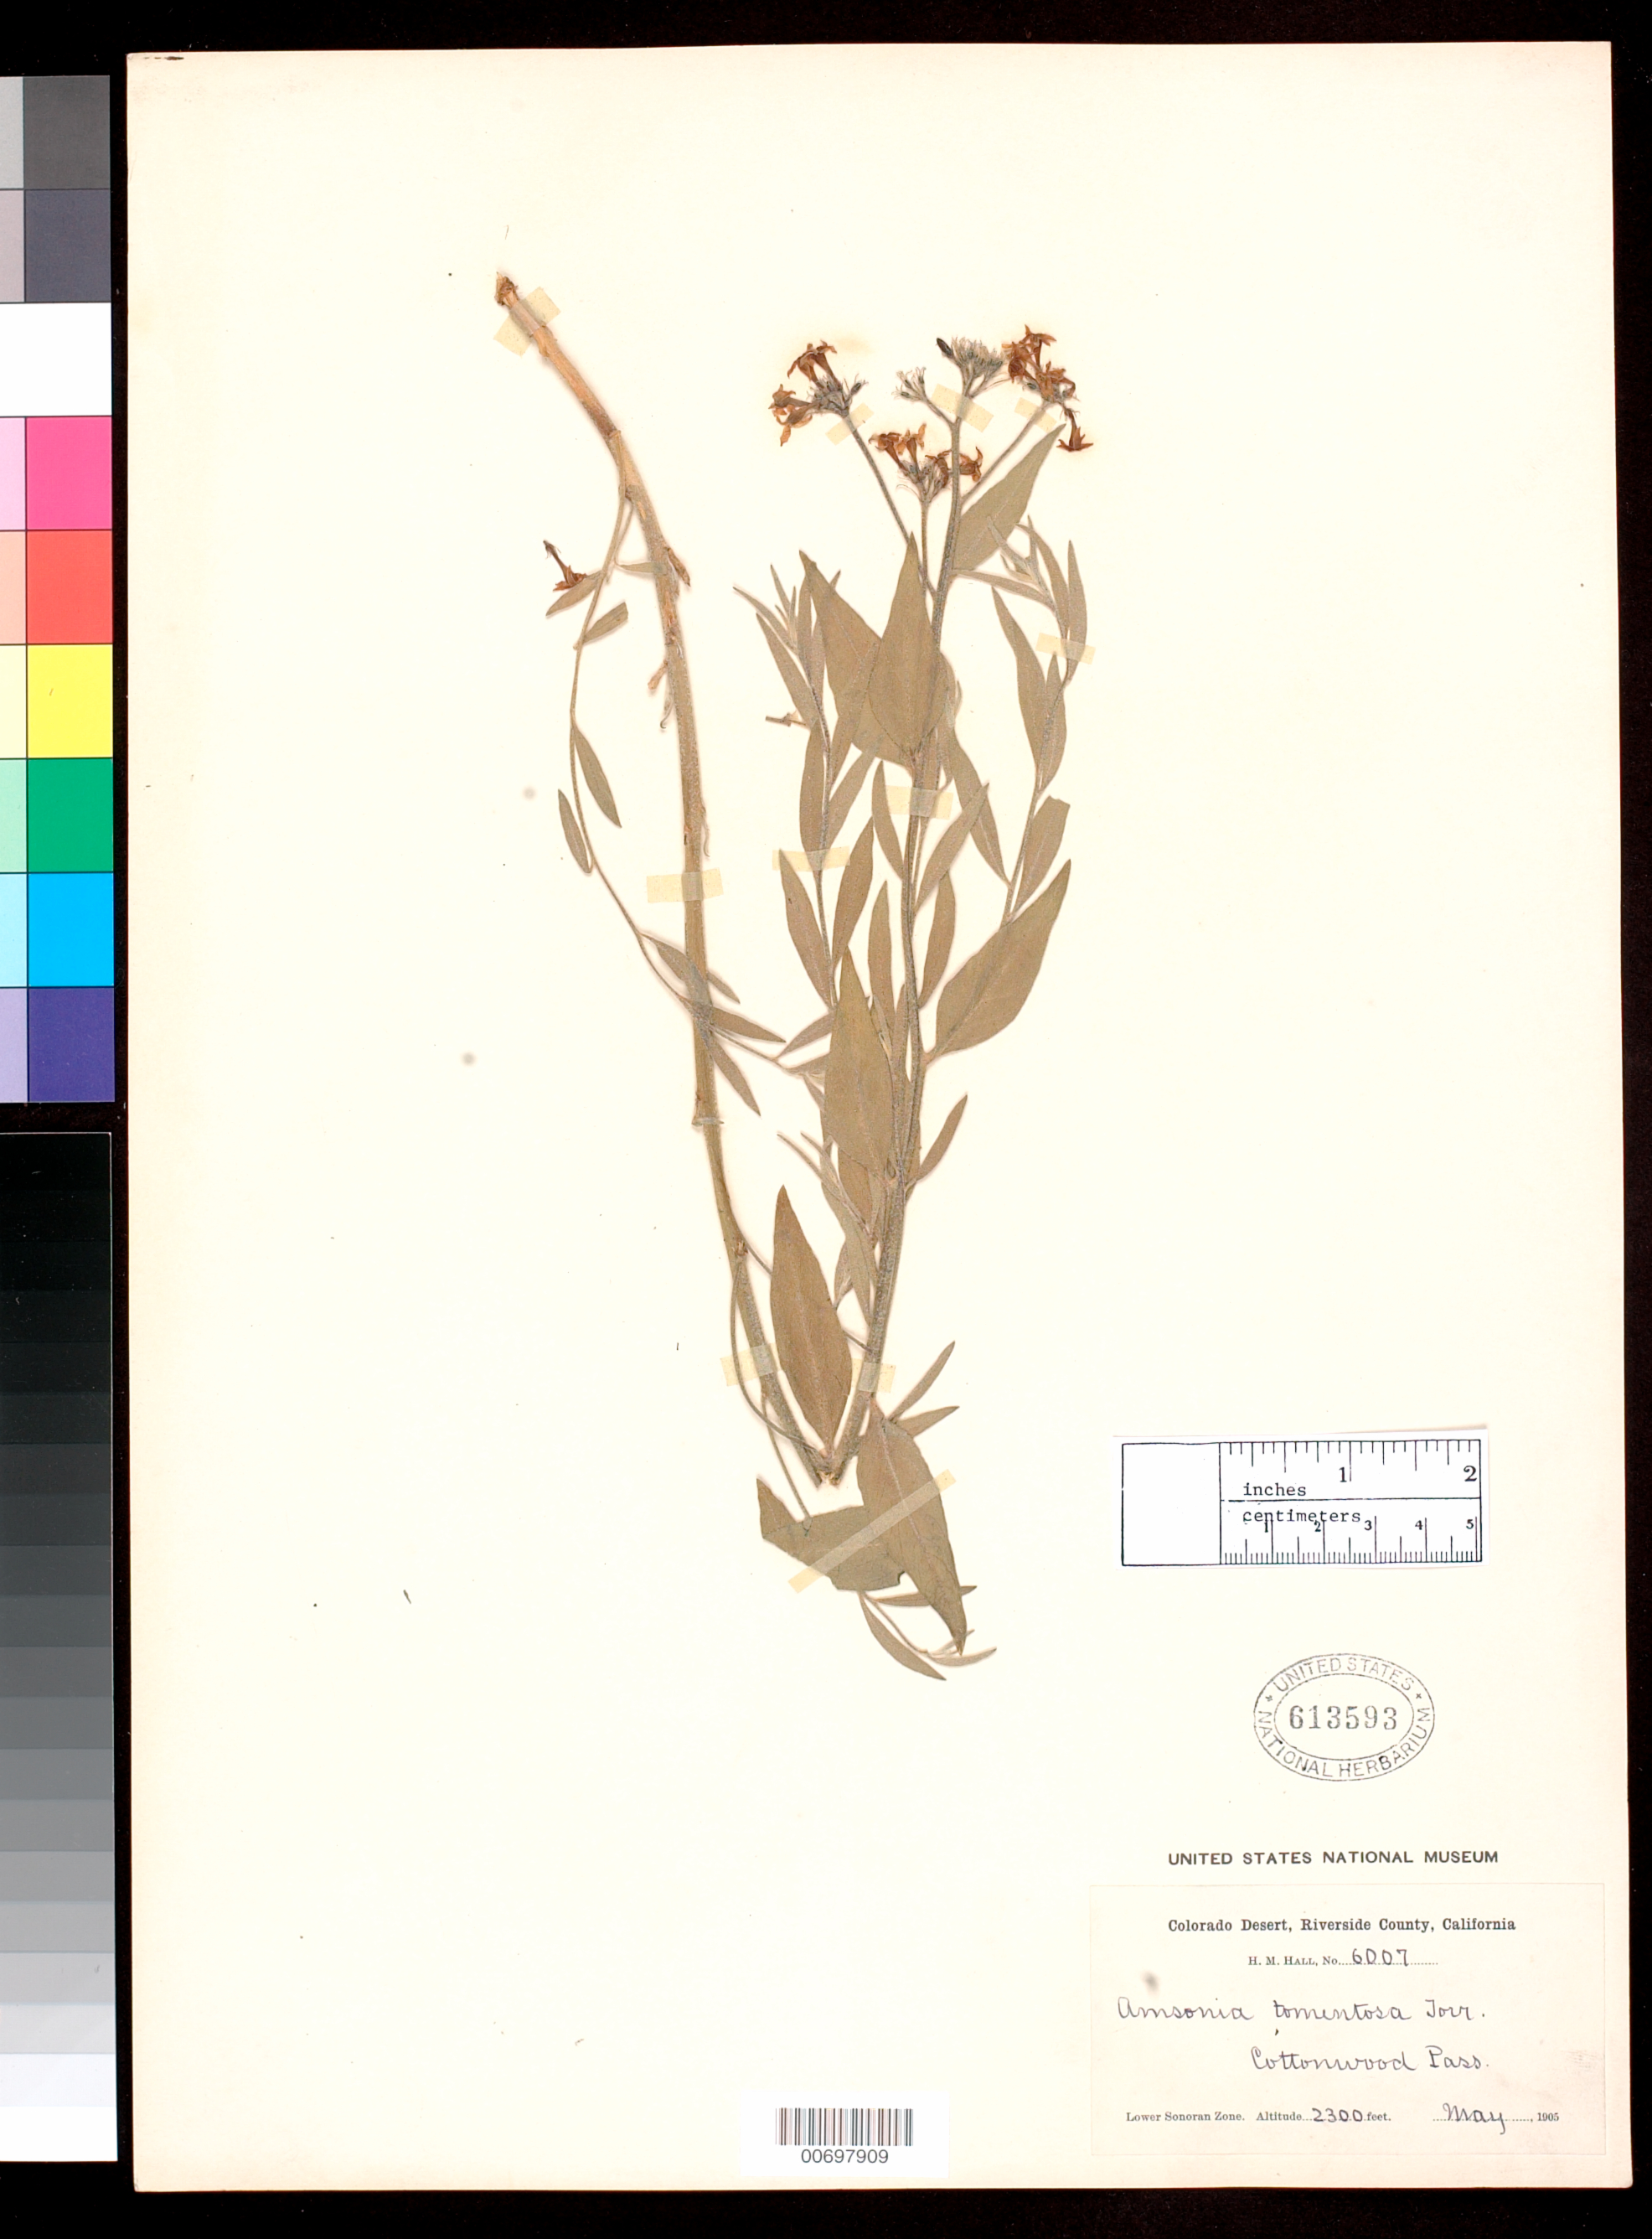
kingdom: Plantae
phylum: Tracheophyta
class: Magnoliopsida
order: Gentianales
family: Apocynaceae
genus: Amsonia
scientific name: Amsonia tomentosa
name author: Torr. & Frém.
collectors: H. M. Hall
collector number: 6007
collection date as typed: May 1905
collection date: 1905-05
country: United States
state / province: California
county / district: Riverside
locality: Cottonwood Pass, Colorado Desert.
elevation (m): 701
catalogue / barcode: US 613593